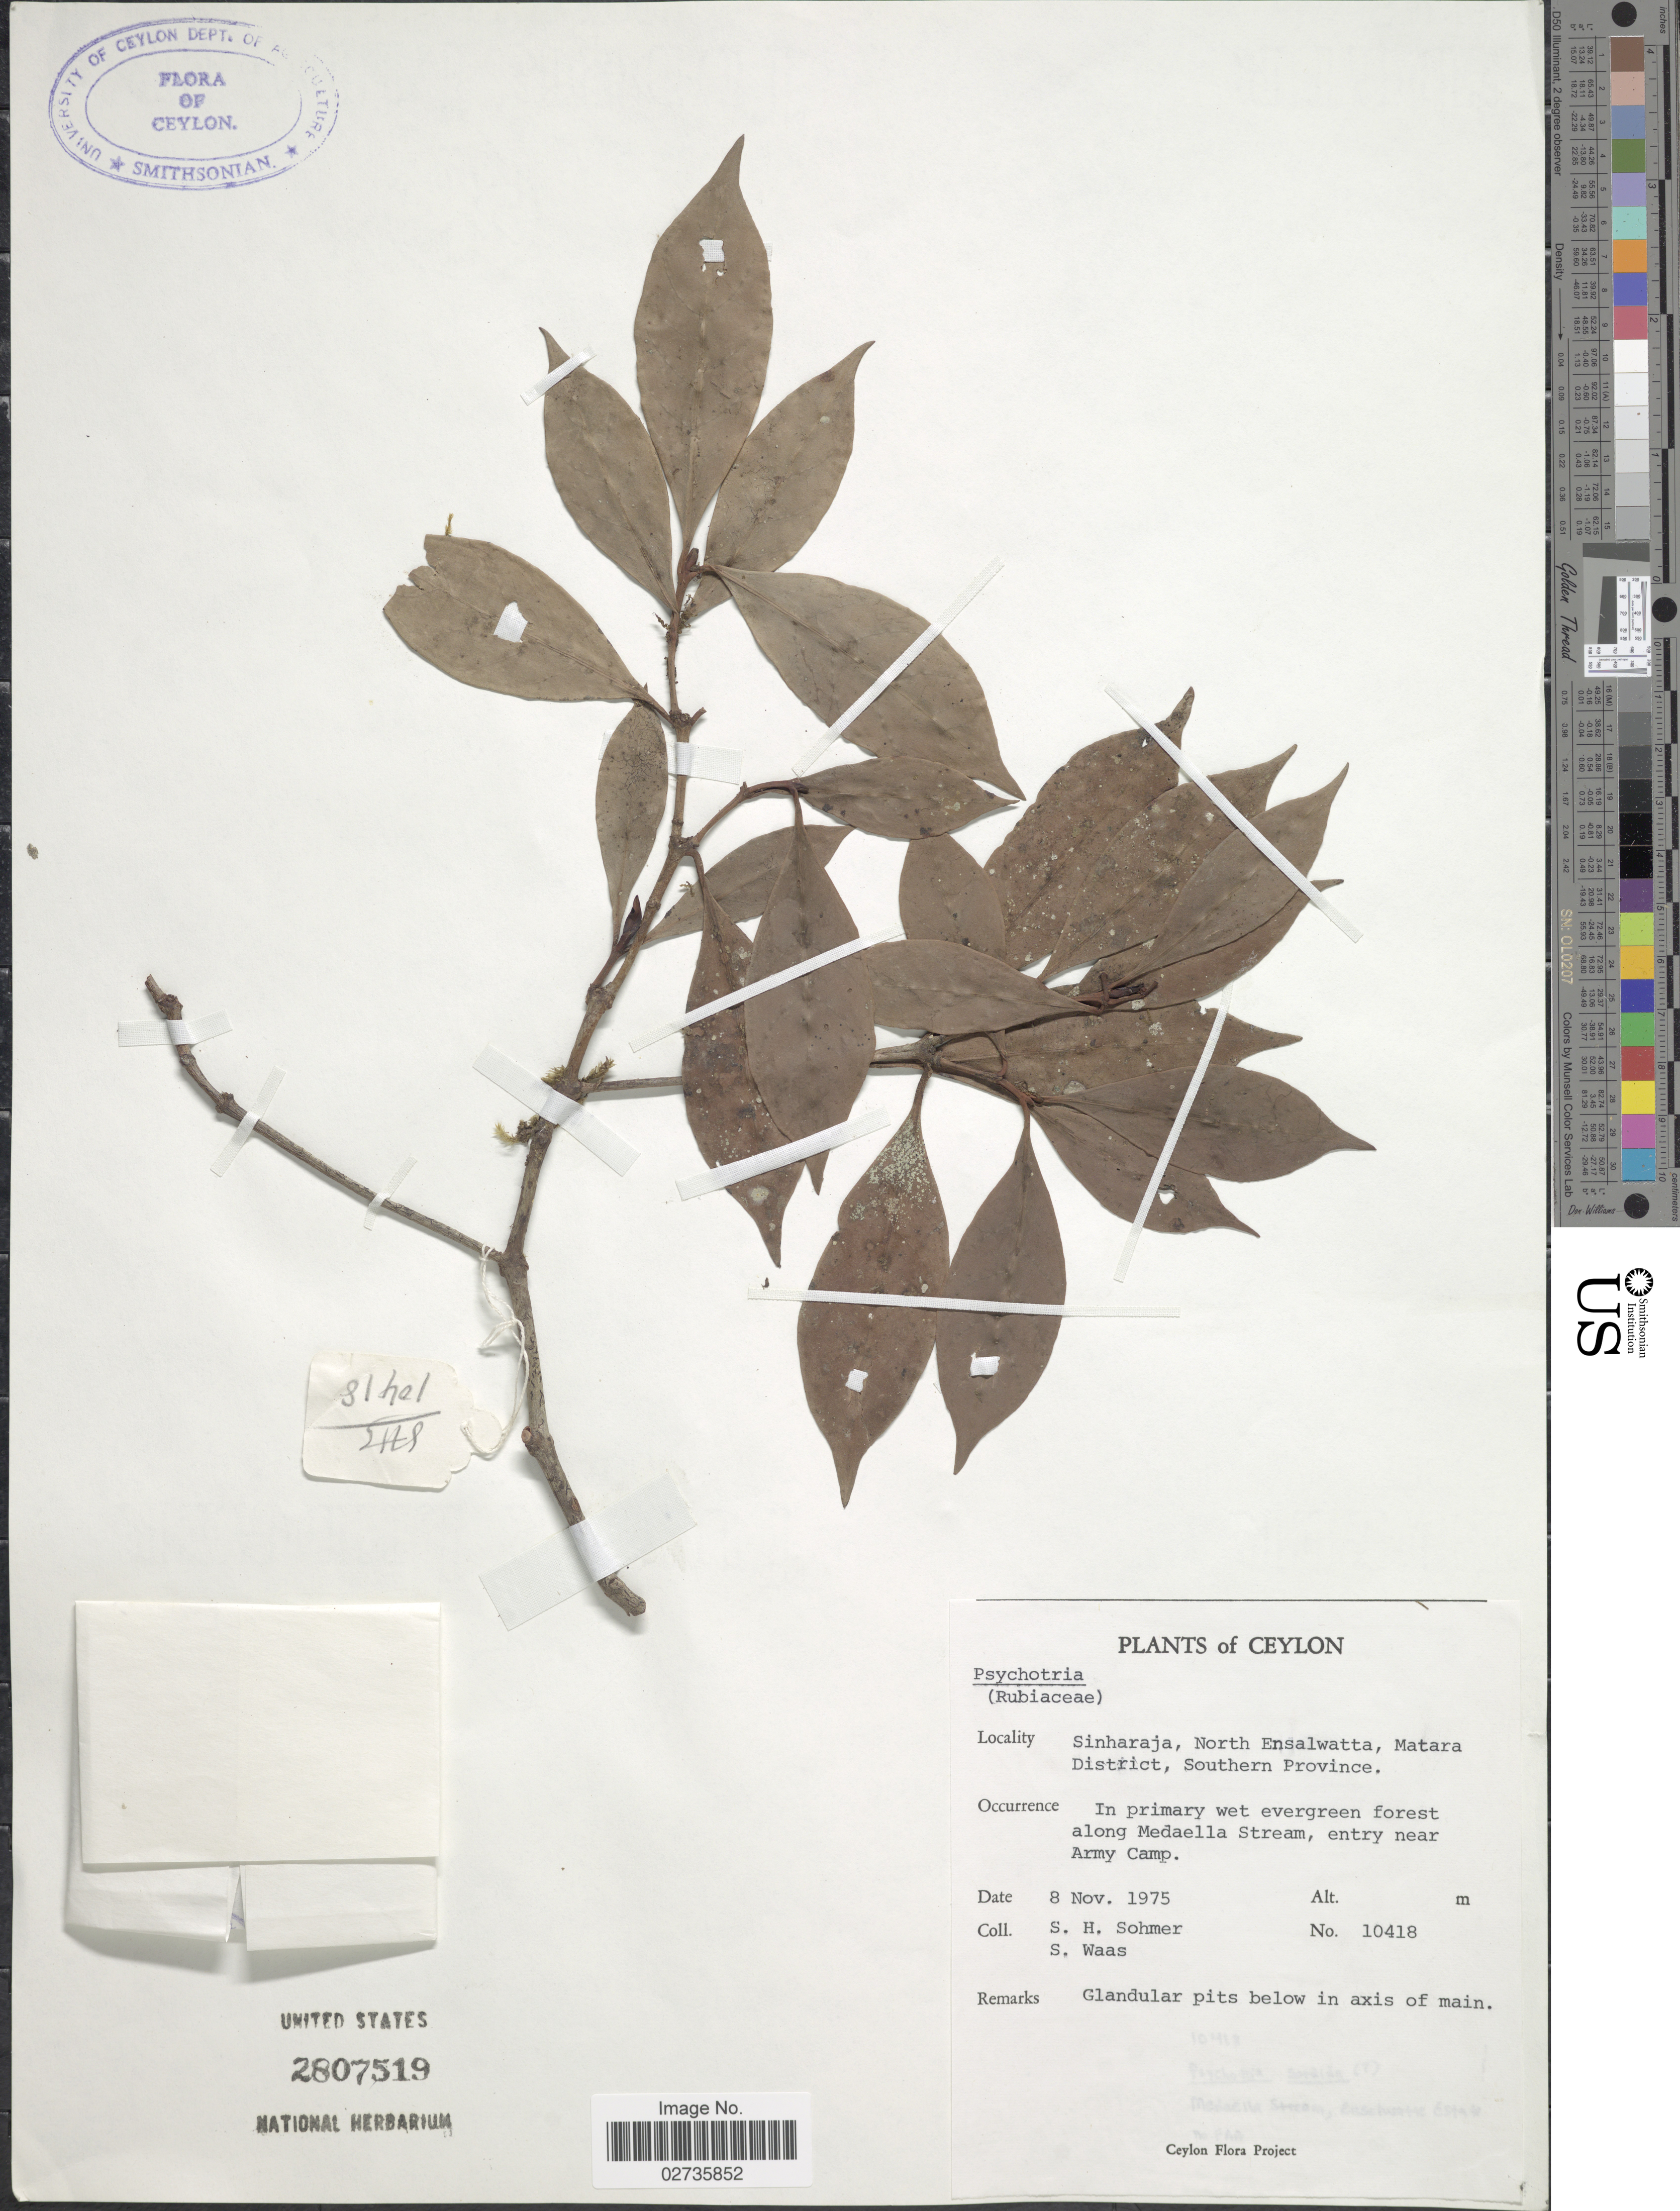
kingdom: Plantae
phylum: Tracheophyta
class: Magnoliopsida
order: Gentianales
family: Rubiaceae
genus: Psychotria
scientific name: Psychotria sp.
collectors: S. H. Sohmer & S. Waas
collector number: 10418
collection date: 1975-11-08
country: Sri Lanka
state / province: Southern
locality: Ceylon, Sinharaja, North Ensalwatta, Matara District; In primary wet evergreen forest along Medaella Stream, entry near Army Camp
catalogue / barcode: US 2807519